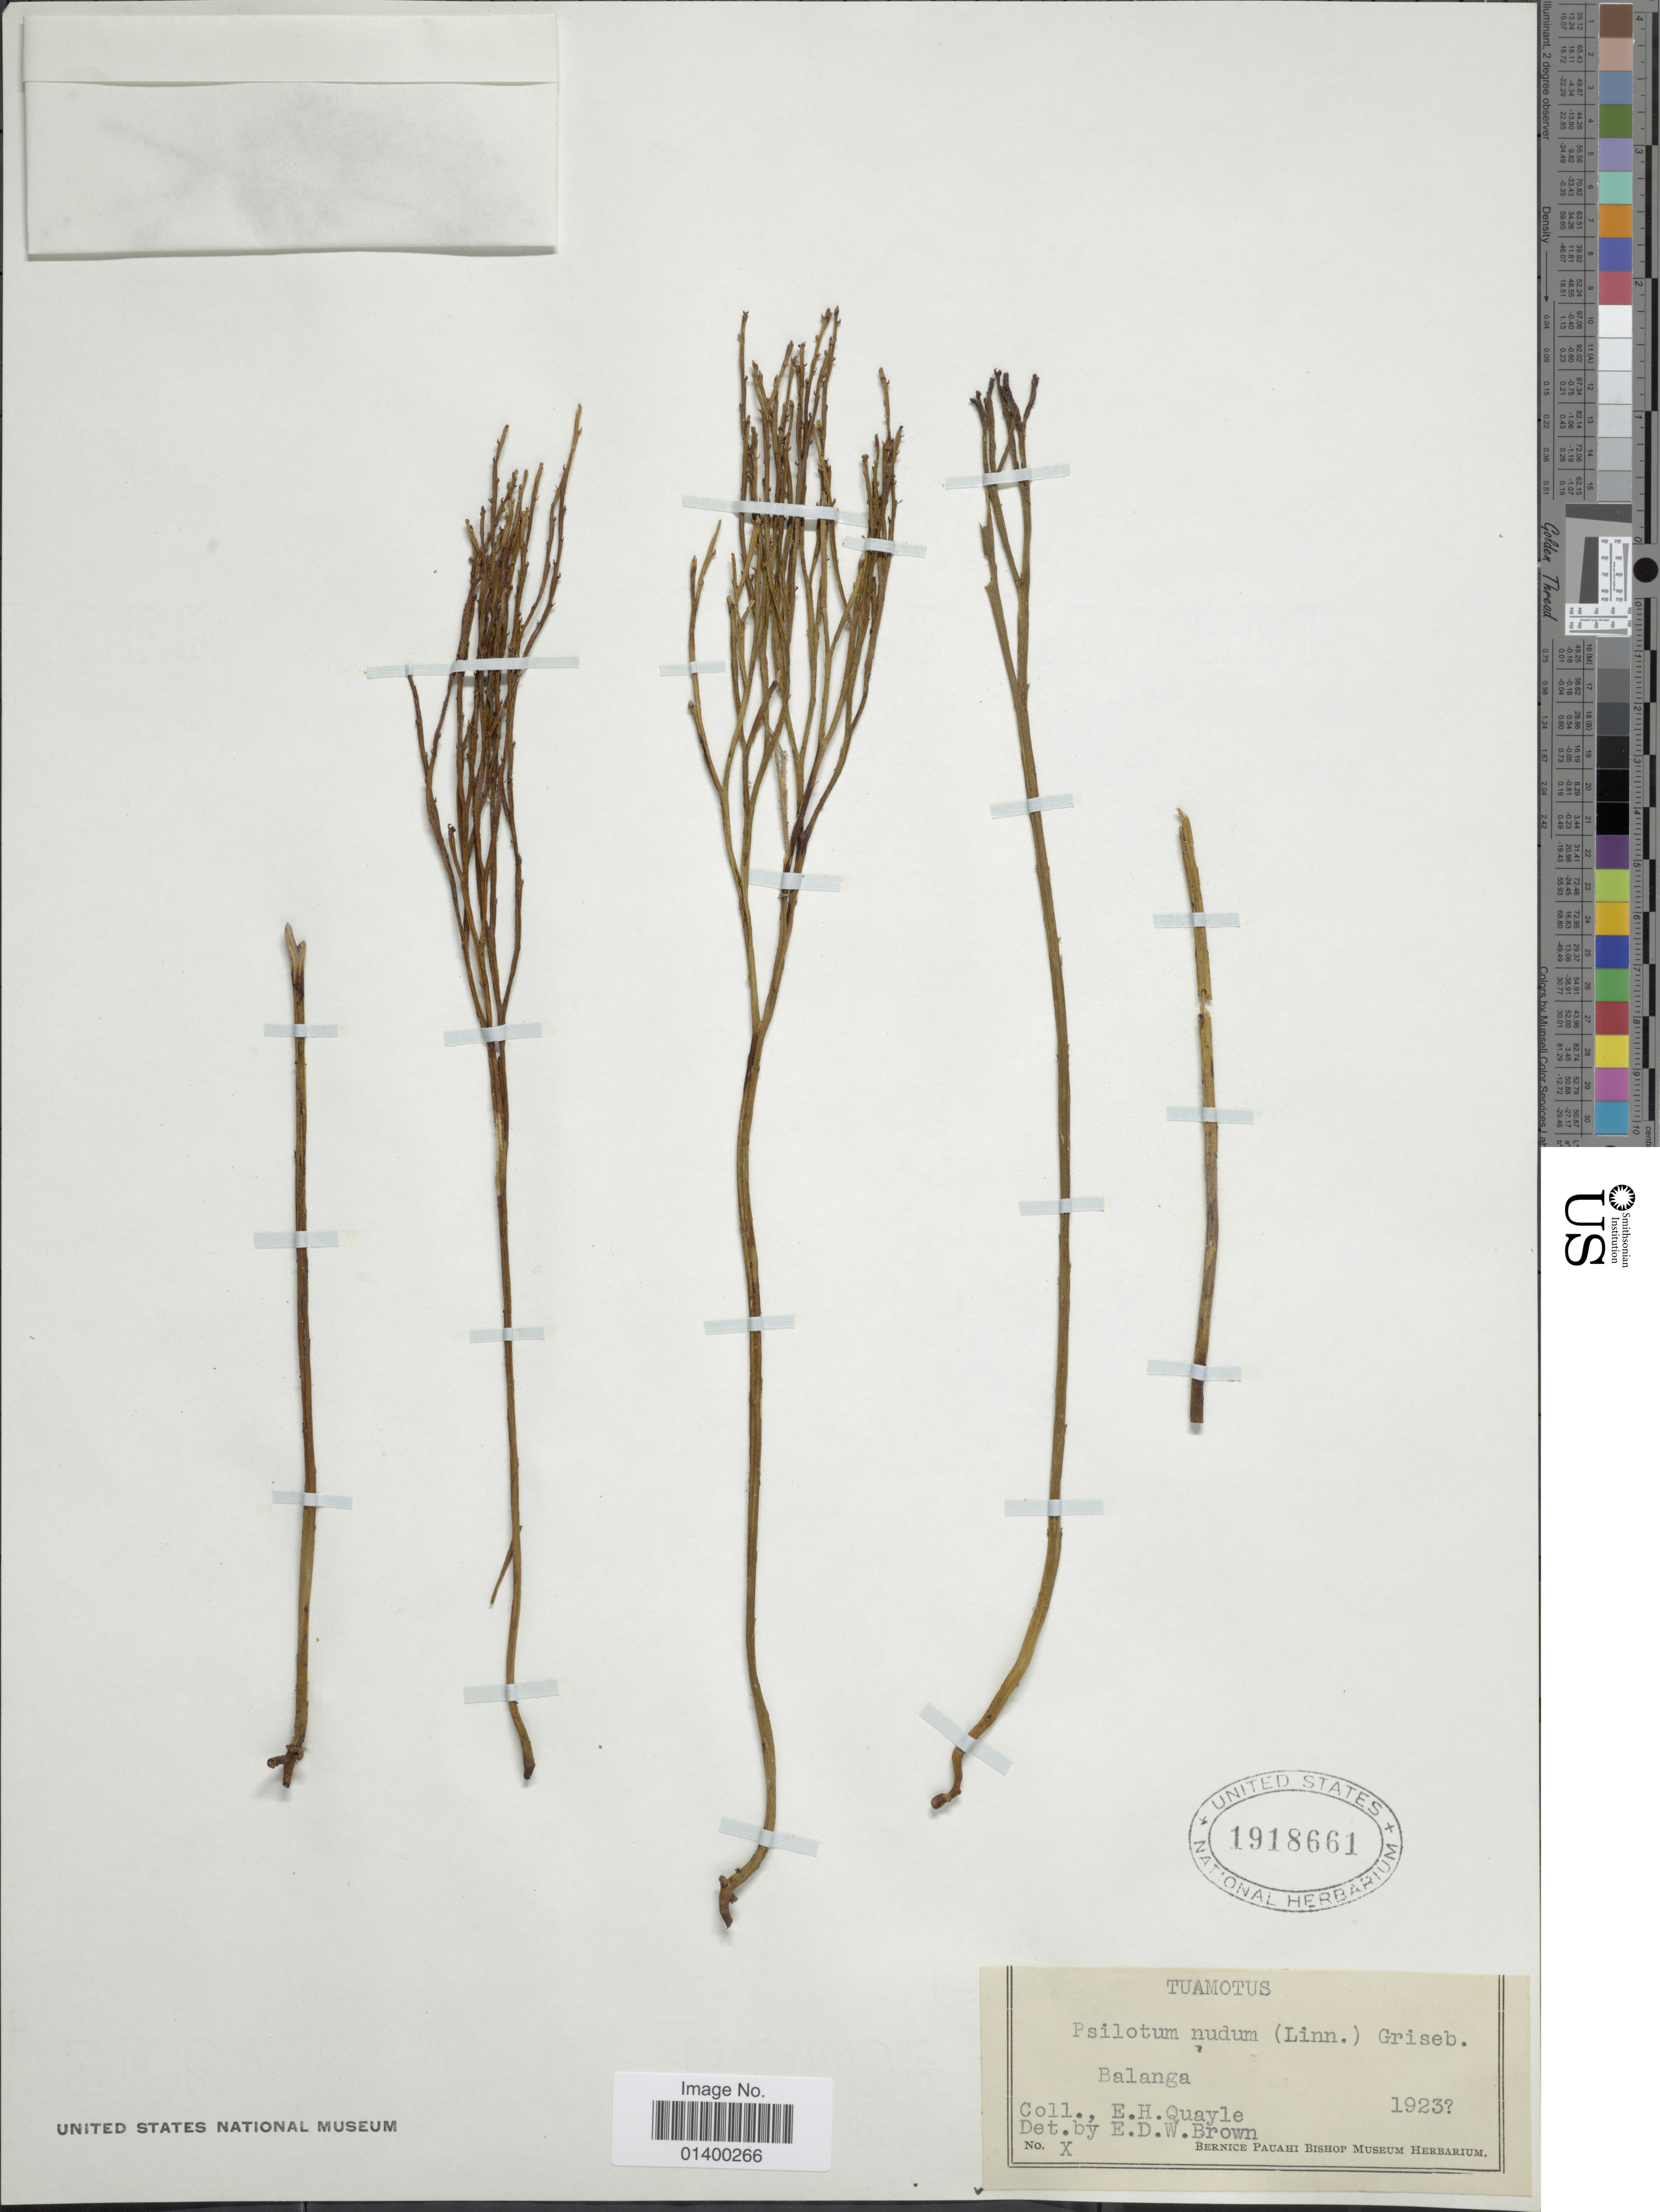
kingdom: Plantae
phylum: Tracheophyta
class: Polypodiopsida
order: Psilotales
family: Psilotaceae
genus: Psilotum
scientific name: Psilotum nudum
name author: (L.) P. Beauv.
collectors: E. Quayle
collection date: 1923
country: French Polynesia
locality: Tuamotus, Balanga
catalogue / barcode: US 1918661